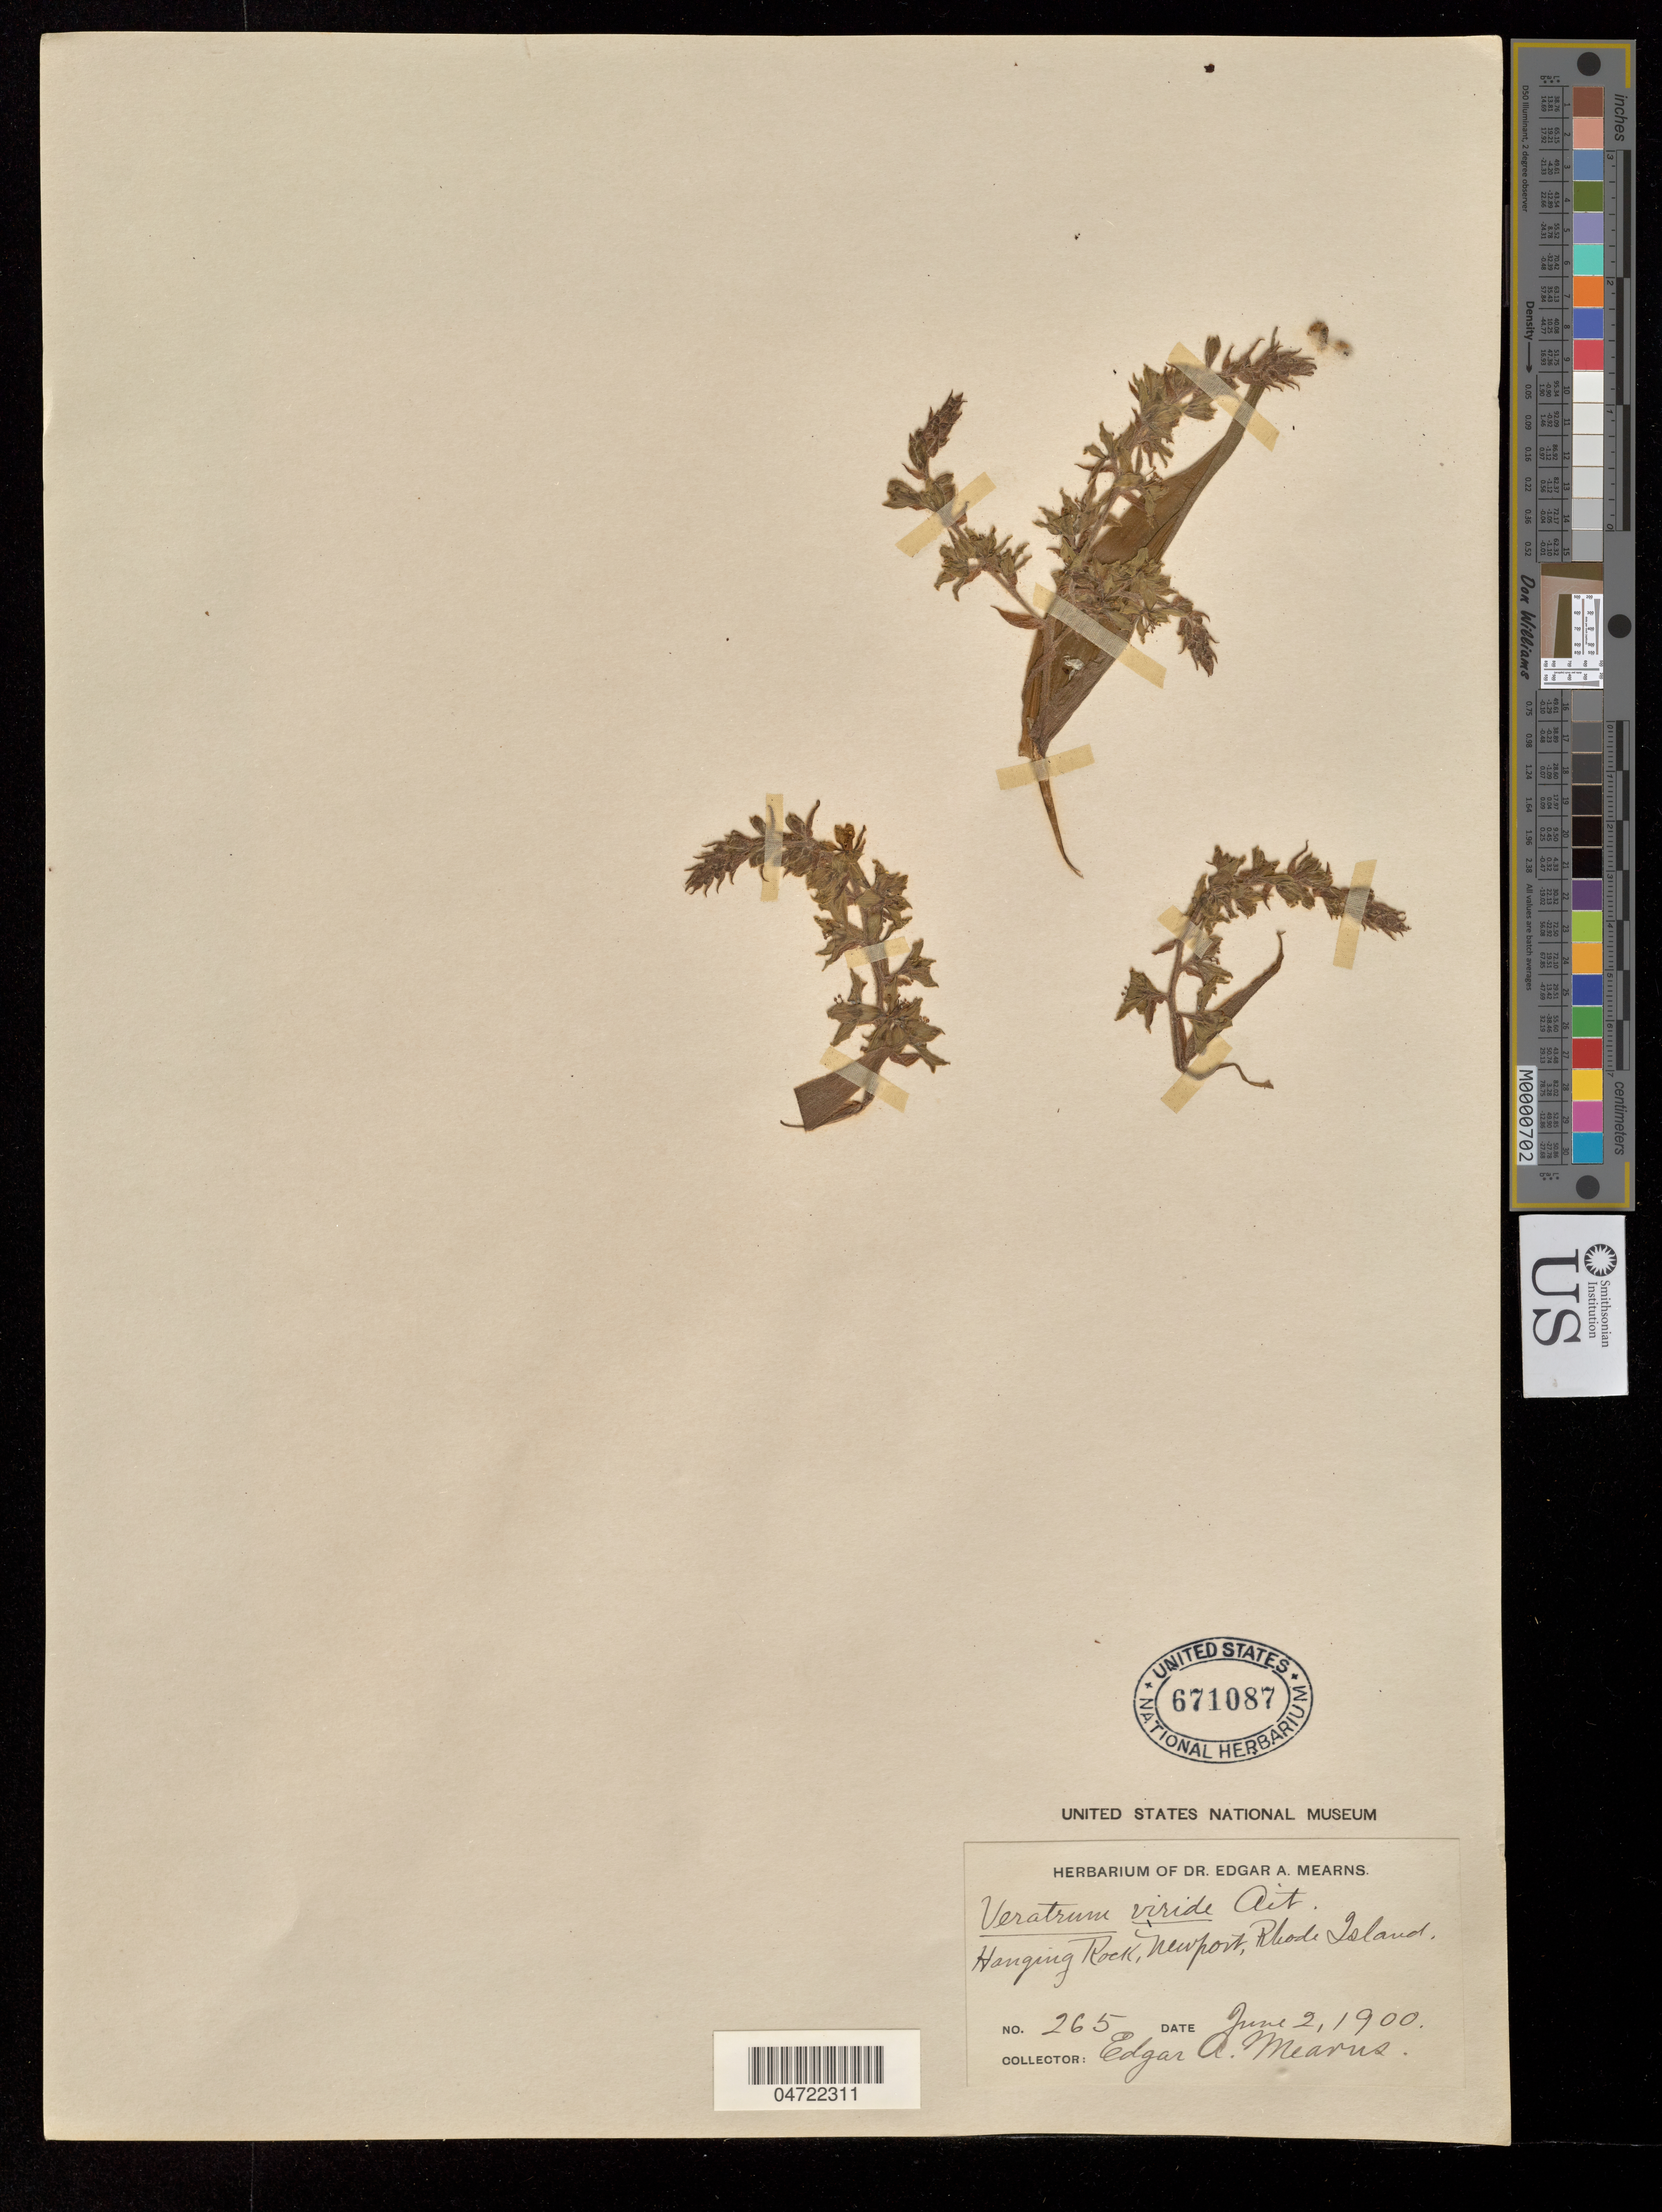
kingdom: Plantae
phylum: Tracheophyta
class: Liliopsida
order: Liliales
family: Melanthiaceae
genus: Veratrum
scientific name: Veratrum viride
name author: Aiton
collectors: E. A. Mearns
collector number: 265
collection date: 1900-06-02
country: United States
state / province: Rhode Island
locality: Hanging Rock, Newport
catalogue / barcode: US 671087